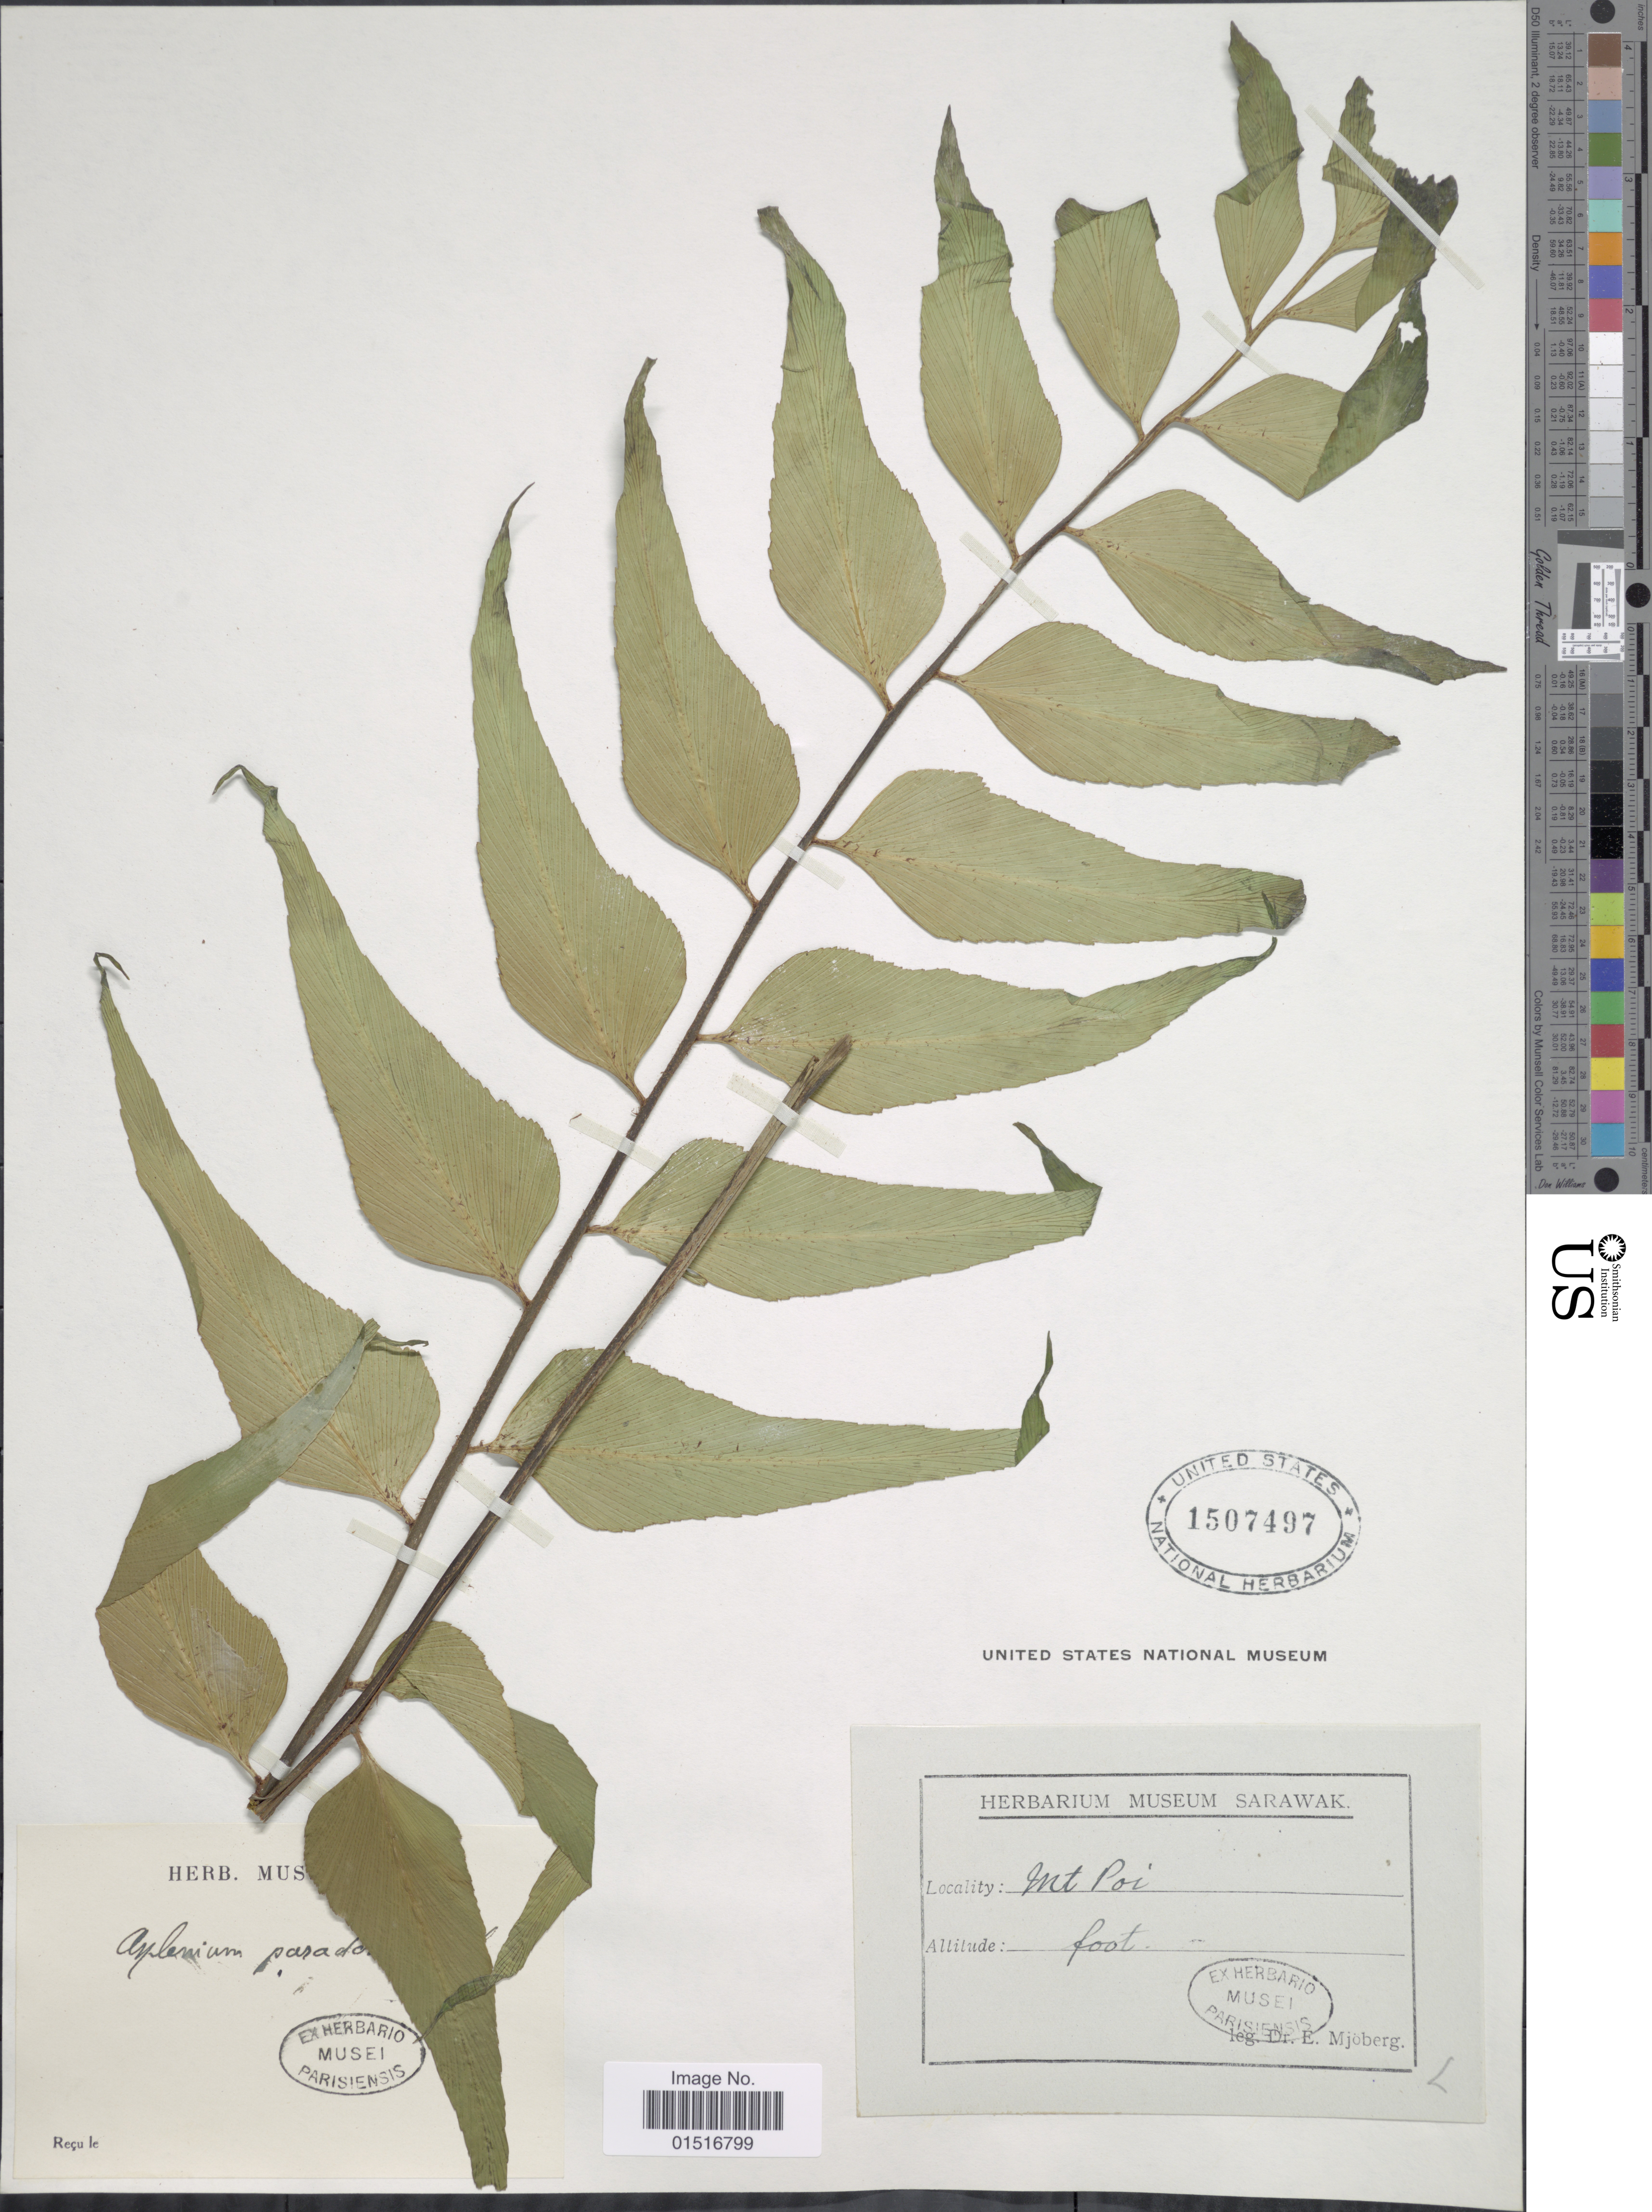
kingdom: Plantae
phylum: Tracheophyta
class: Polypodiopsida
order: Polypodiales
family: Aspleniaceae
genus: Asplenium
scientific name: Asplenium paradoxum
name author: Blume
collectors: E. Mjoberg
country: Kenya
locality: Mt. Poi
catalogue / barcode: US 1507497